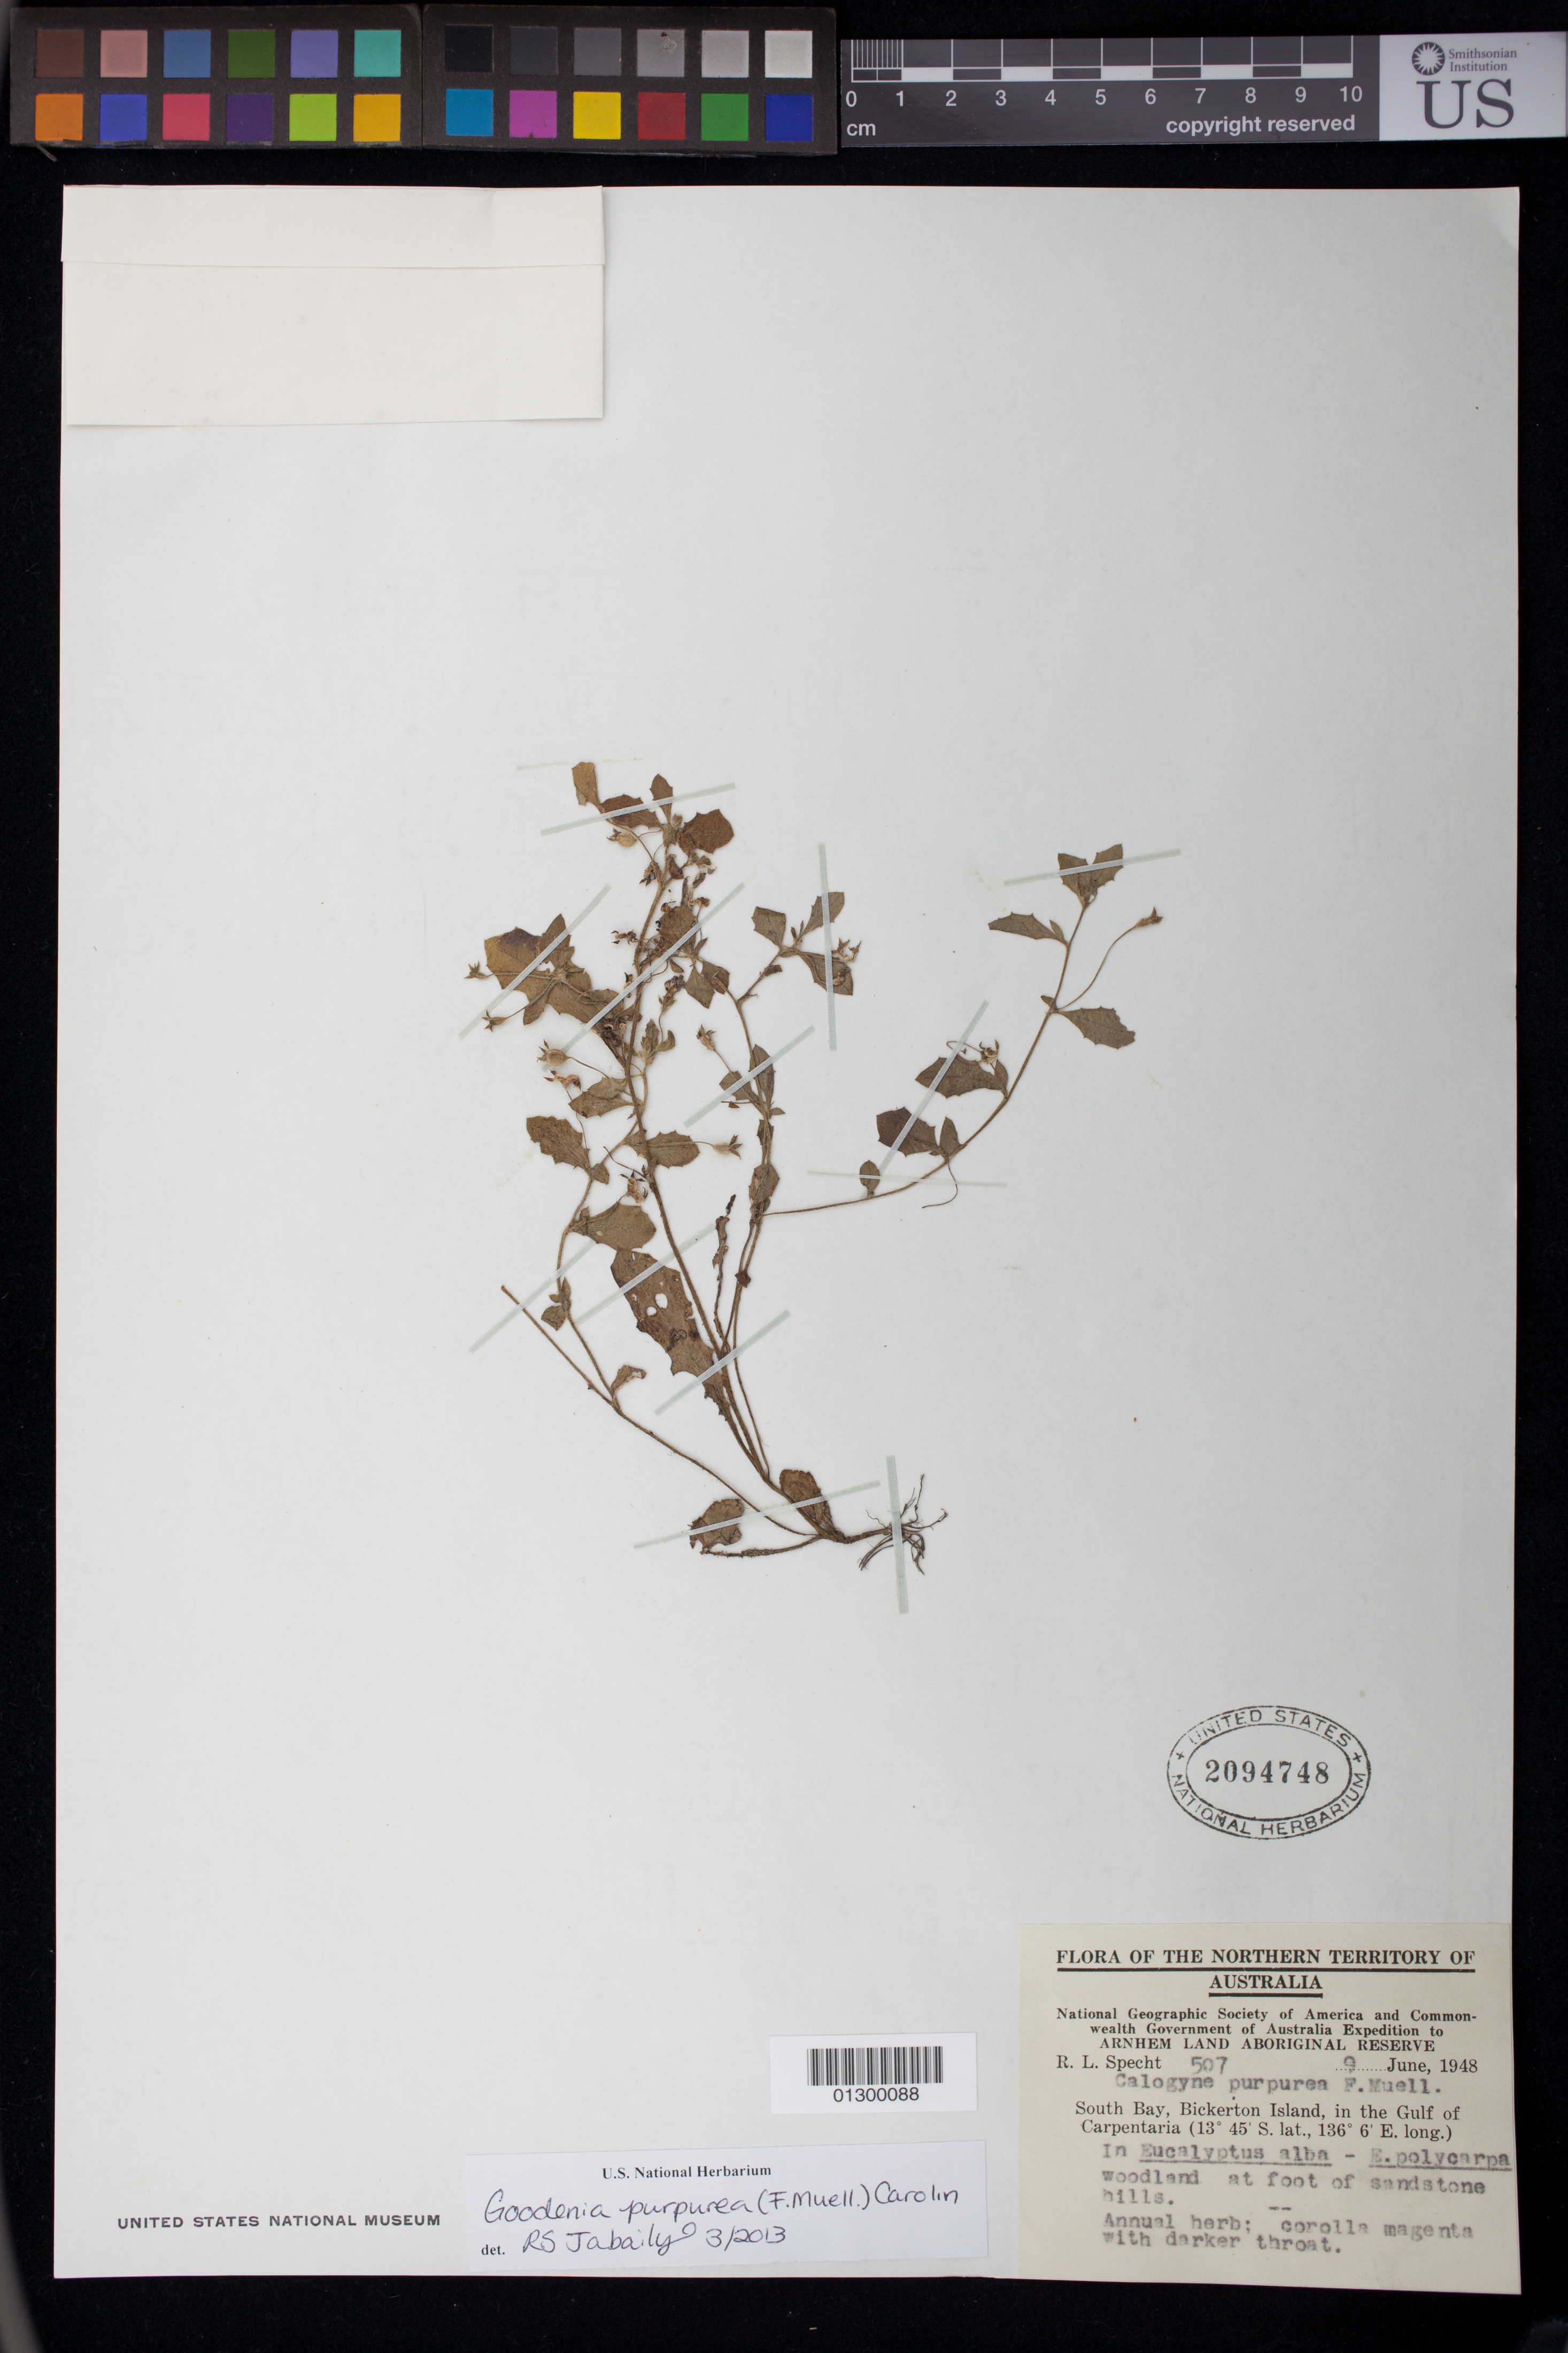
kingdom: Plantae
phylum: Tracheophyta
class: Magnoliopsida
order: Asterales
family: Goodeniaceae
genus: Goodenia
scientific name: Goodenia purpurea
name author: (F. Muell.) Carolin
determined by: Jabaily, R.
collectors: R. L. Specht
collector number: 507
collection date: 1948-06-09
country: Australia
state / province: Northern Territory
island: Bickerton Island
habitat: In Eucalyptus alba- E. polycarpa woodland at foot of sandstone hills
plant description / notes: Annual herb; corolla magenta with darker throat.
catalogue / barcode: US 2094748